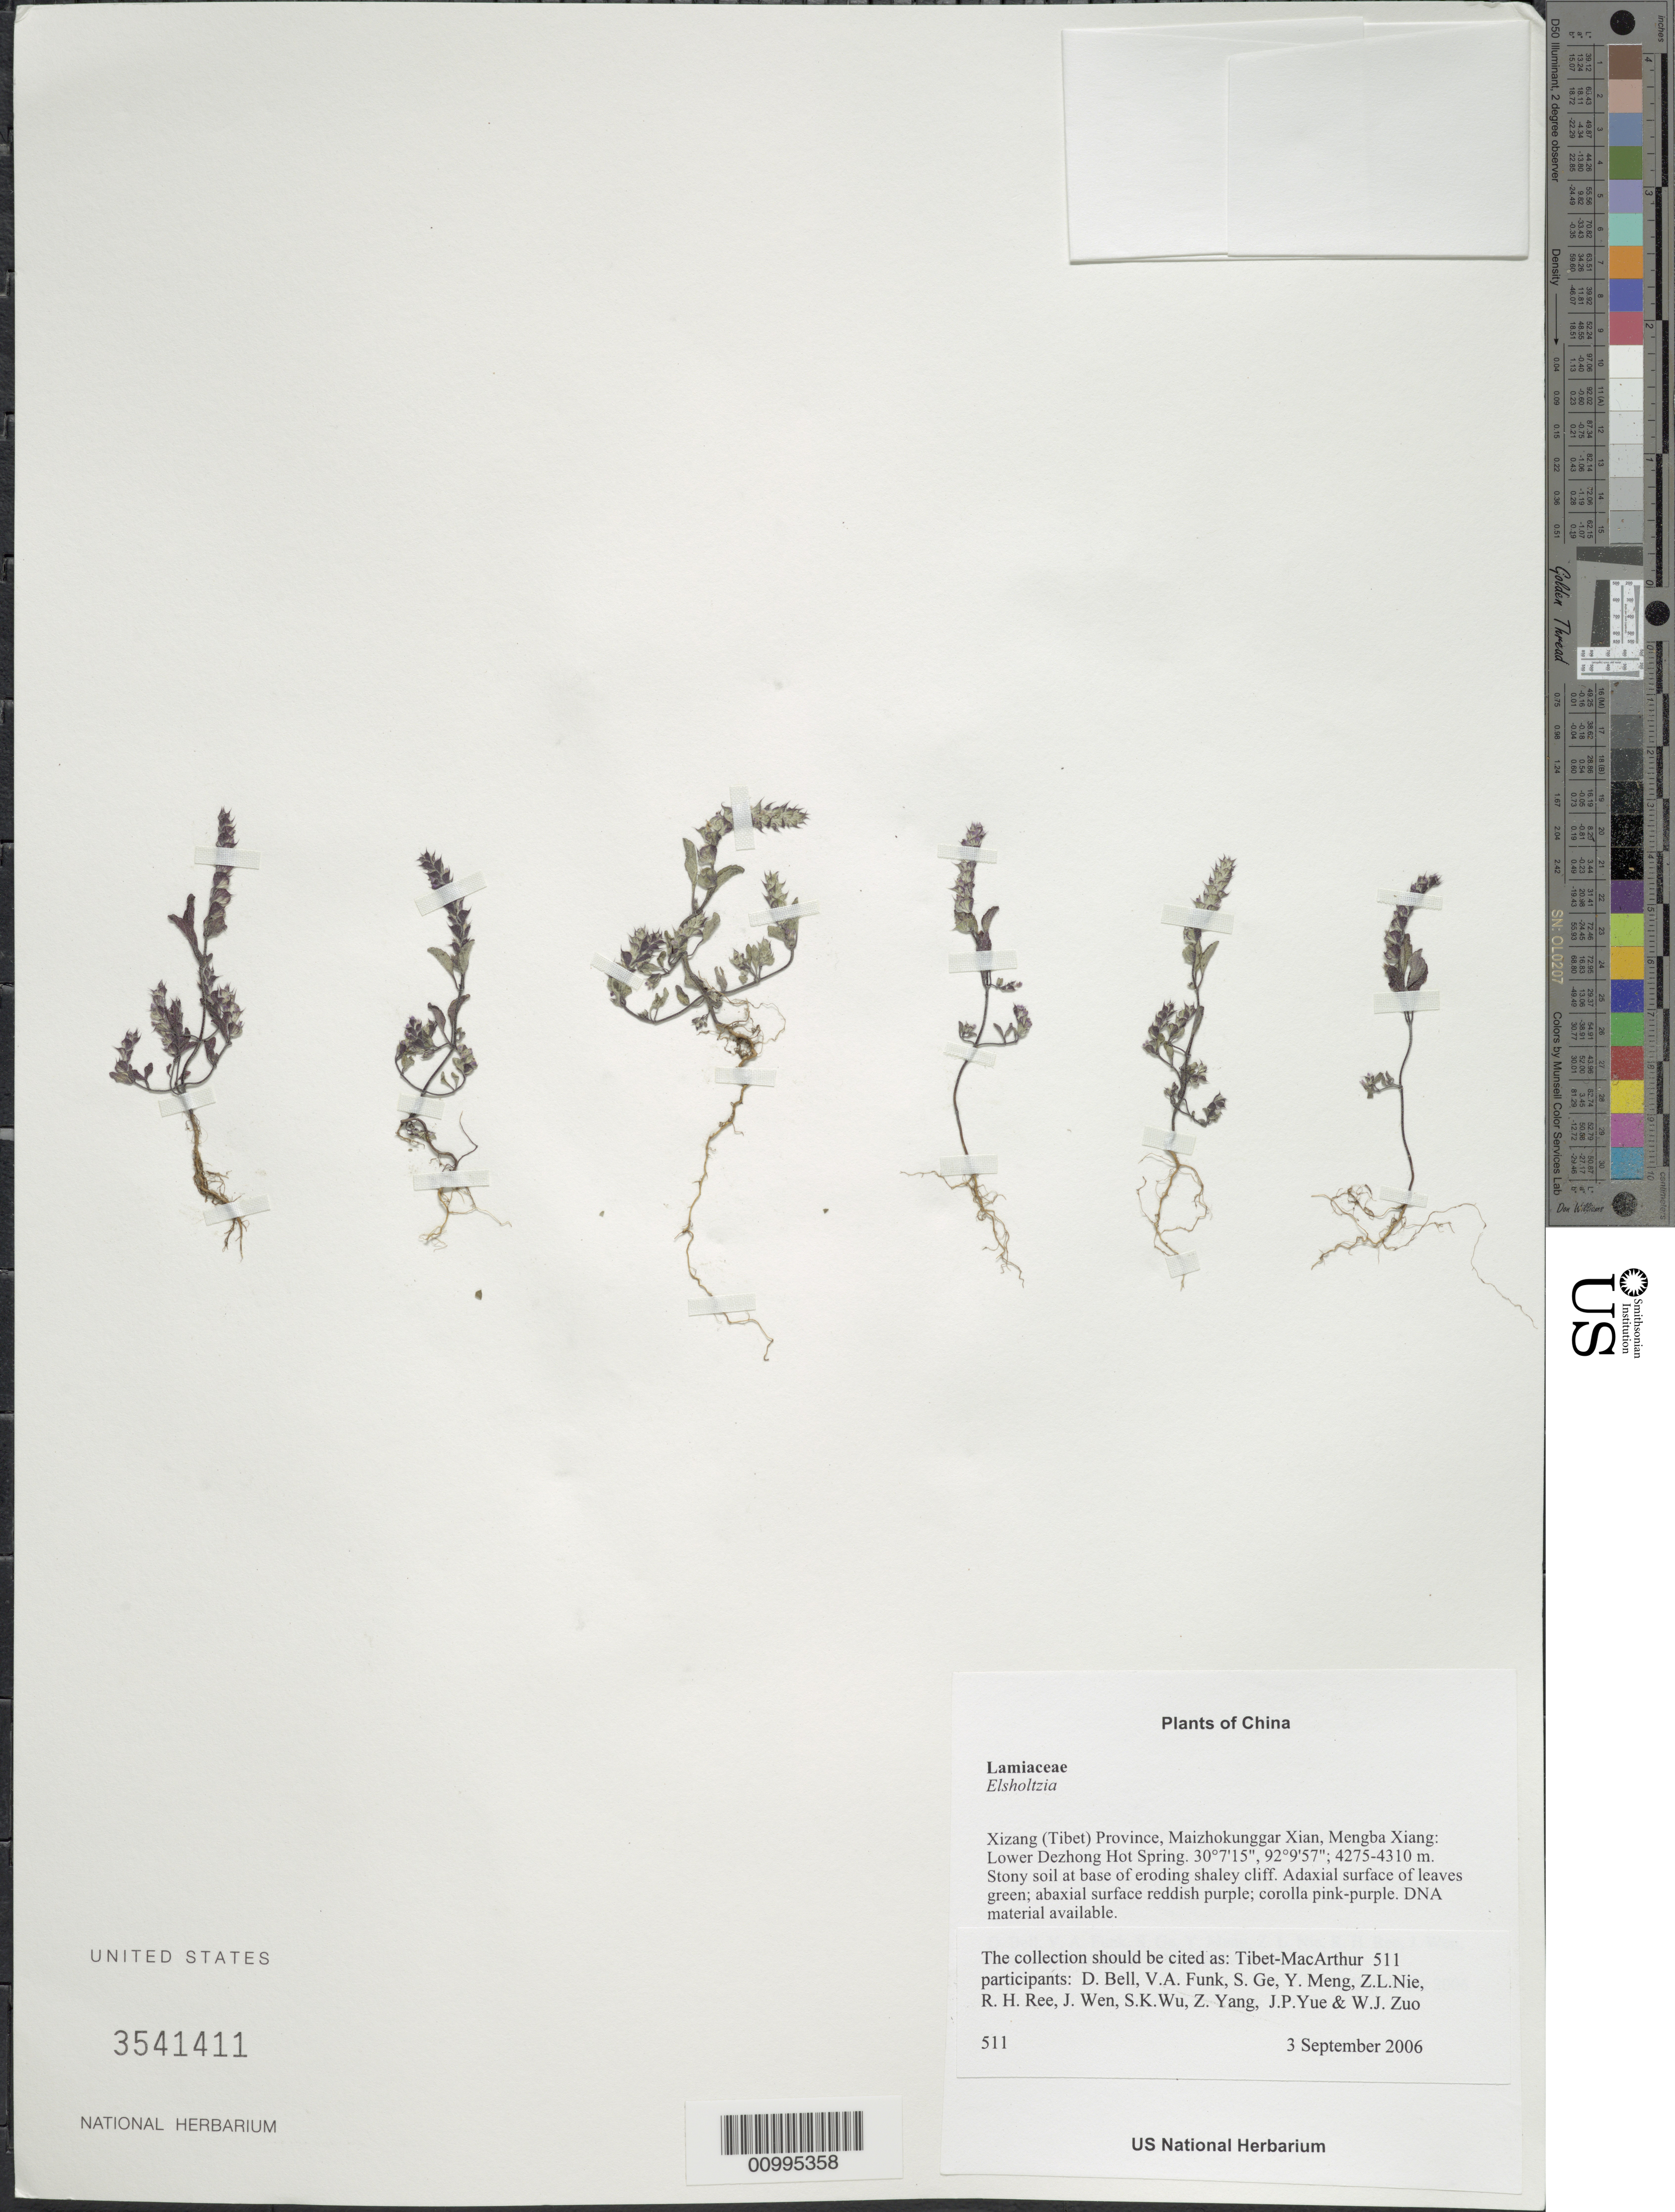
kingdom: Plantae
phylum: Tracheophyta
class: Magnoliopsida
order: Lamiales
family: Lamiaceae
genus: Elsholtzia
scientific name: Elsholtzia sp.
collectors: Tibet-MacArthur, D. A. Bell, V. Funk, S. Ge, Y. Meng, Z. Nie, R. Ree, J. Wen, S. K. Wu, Z. Yang, J. Yue & W. Zuo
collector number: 511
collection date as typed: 03 Sep 2006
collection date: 2006-09-03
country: China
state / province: Xizang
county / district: Maizhokunggar Xian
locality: Mengba Xiang. Lower Dezhong Hot Spring.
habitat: Grazed slope with thickets of Salix, Berberis, Rosa, and dwarf Rhododendron. Stony soil at base of eroding shaley cliff.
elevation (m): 4275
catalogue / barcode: US 3541411